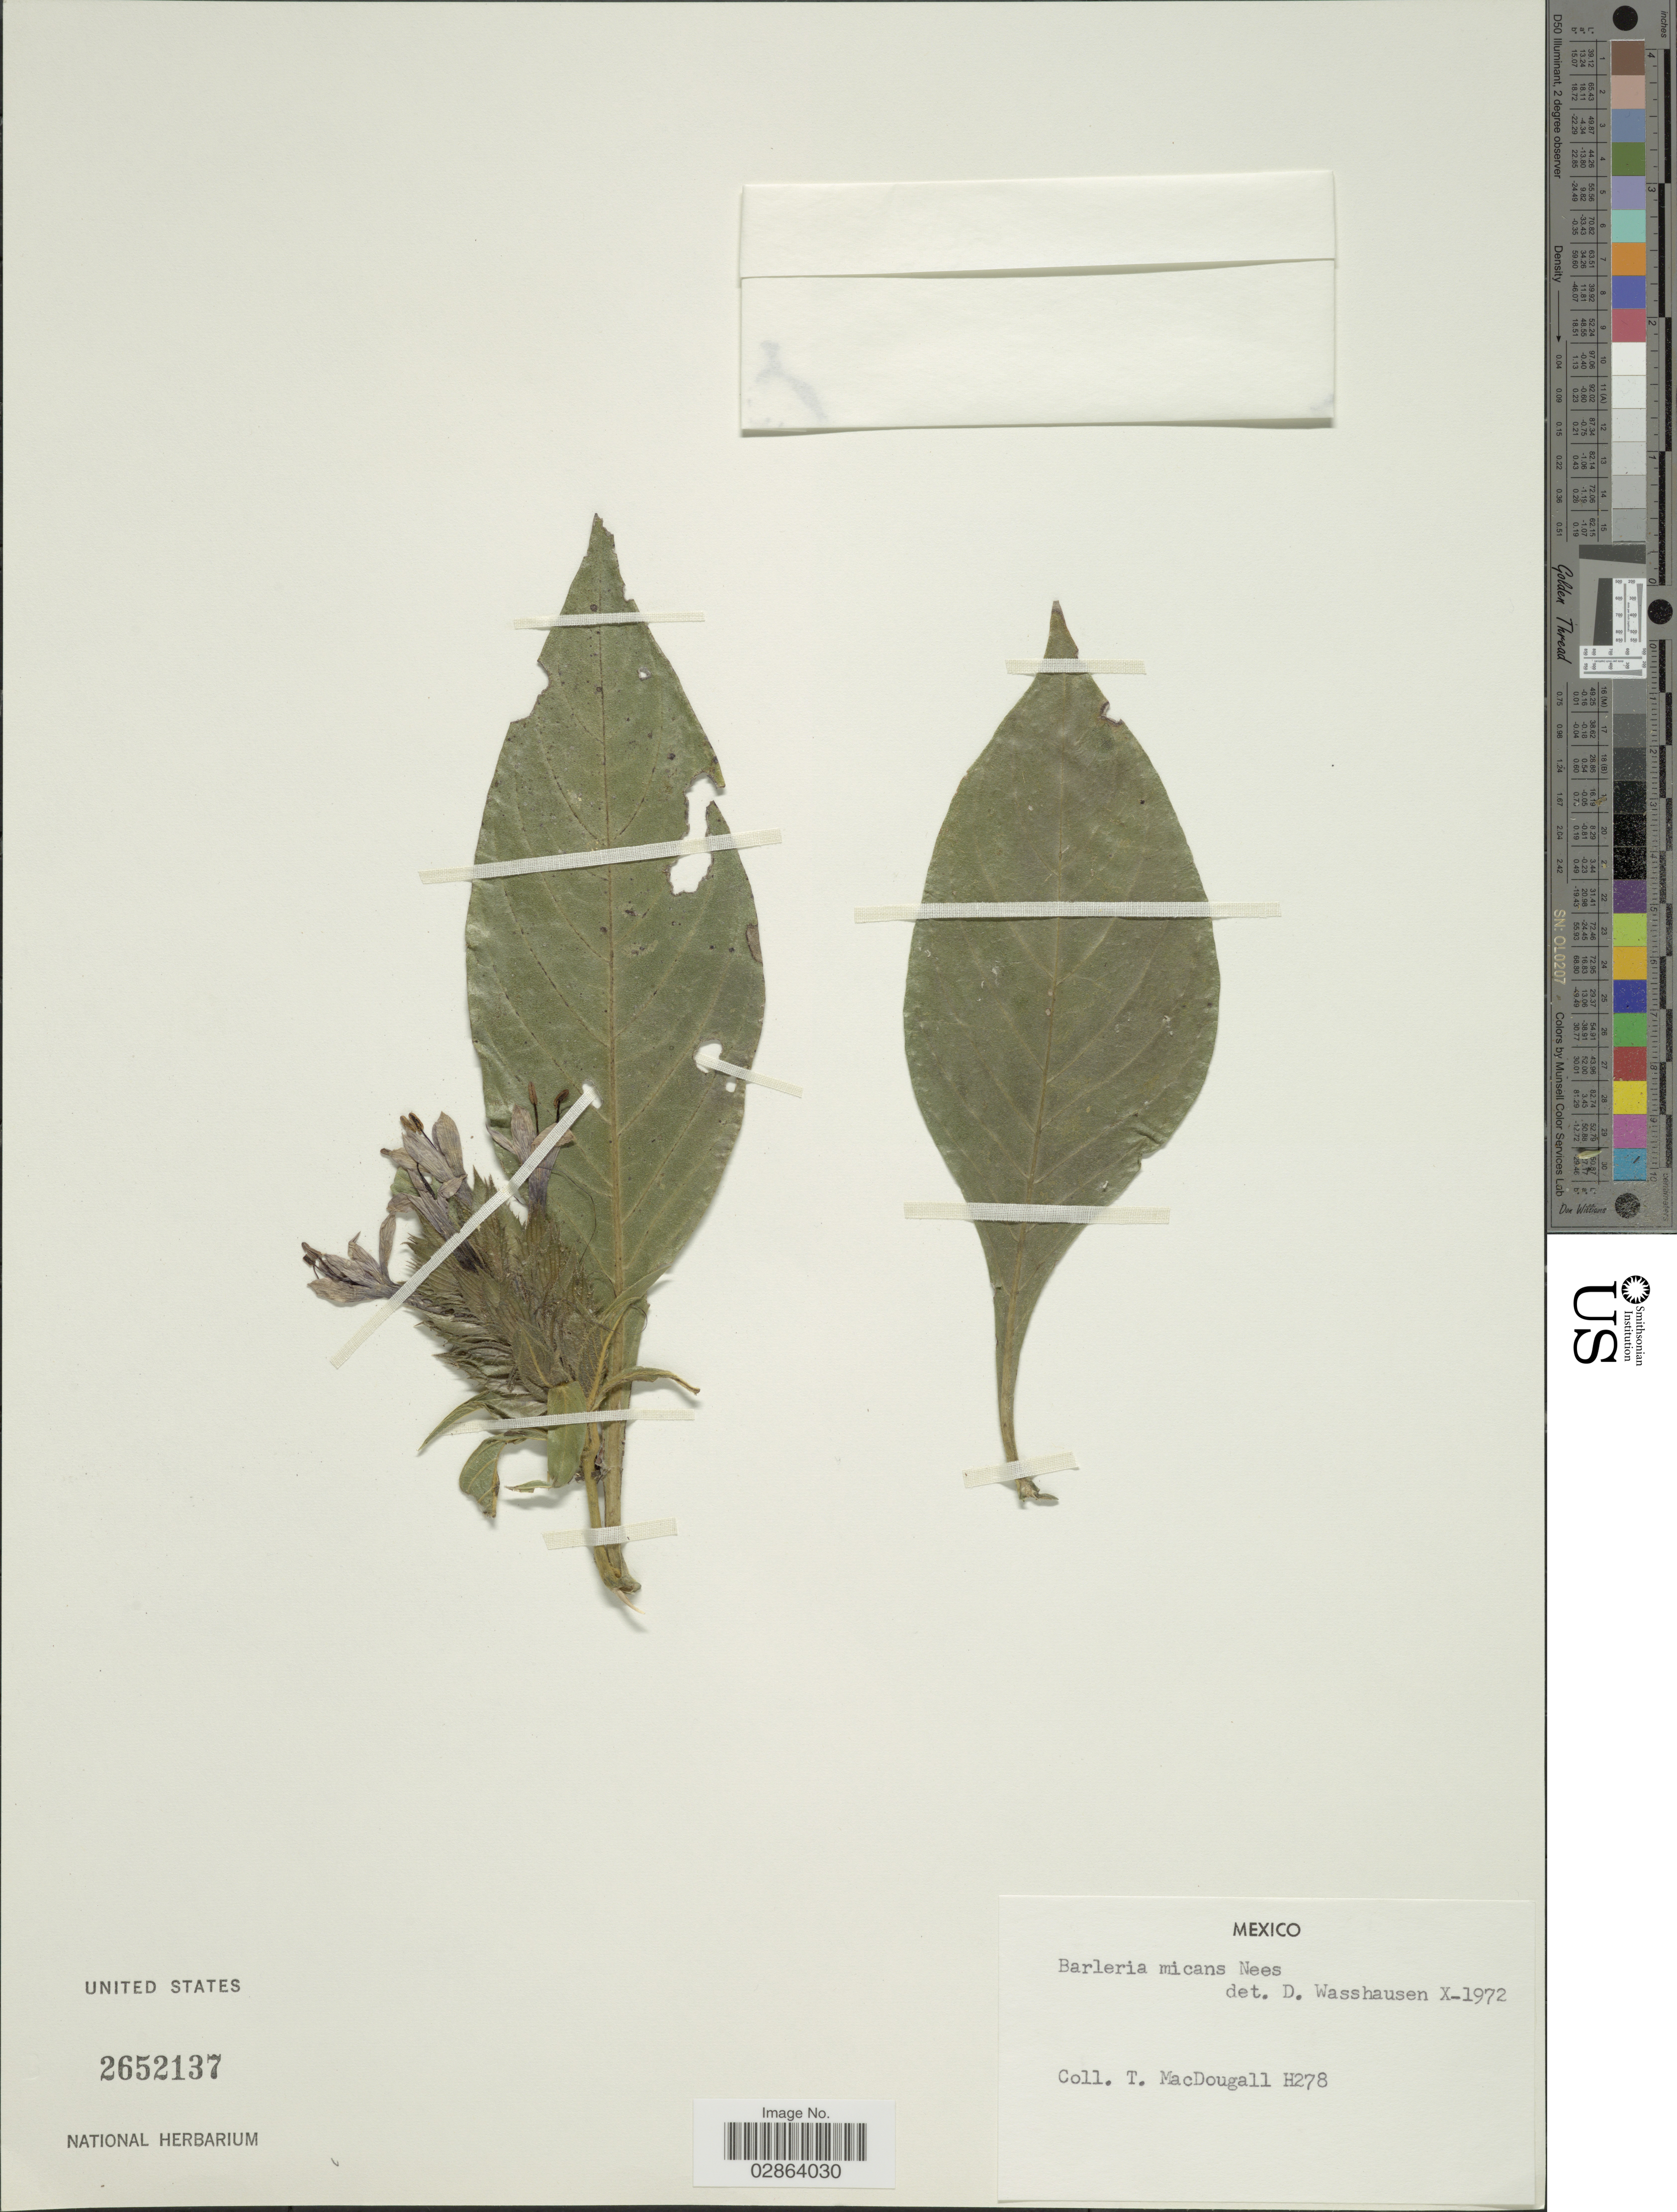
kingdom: Plantae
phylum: Tracheophyta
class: Magnoliopsida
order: Lamiales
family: Acanthaceae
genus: Barleria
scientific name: Barleria oenotheroides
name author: Dum. Cours.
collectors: T. B. MacDougall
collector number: H278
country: Mexico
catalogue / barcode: US 2652137